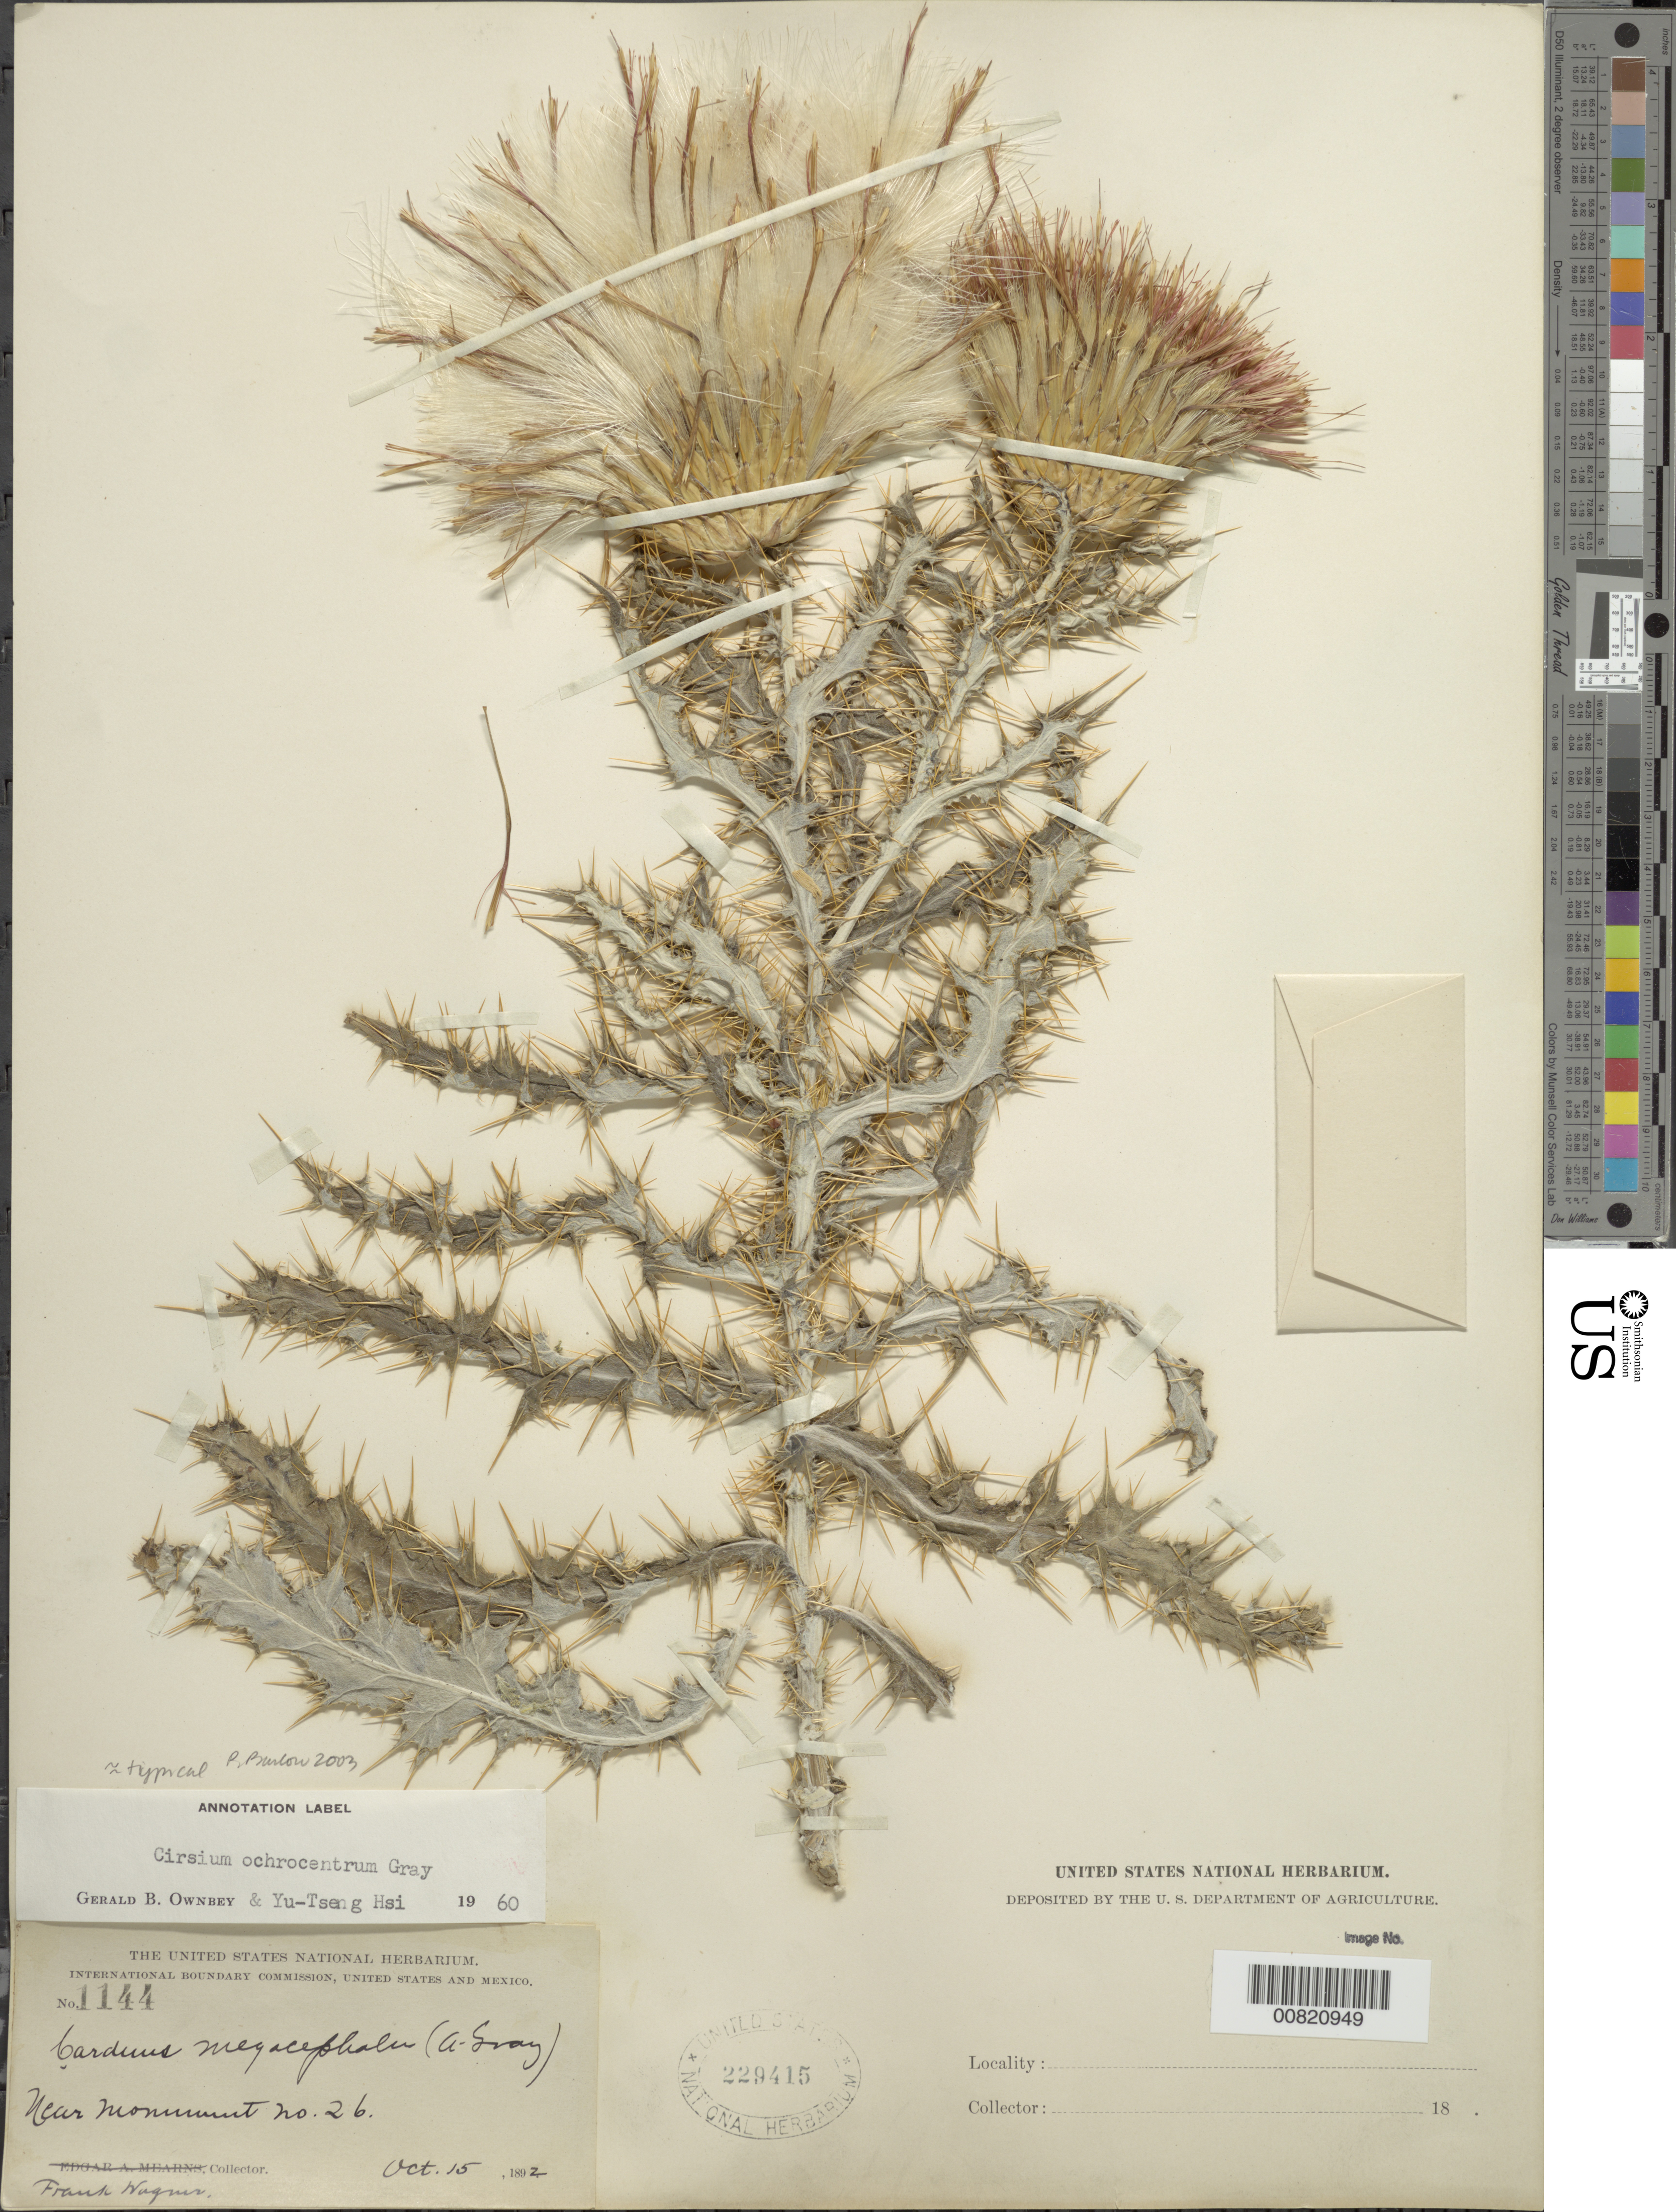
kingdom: Plantae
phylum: Tracheophyta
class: Magnoliopsida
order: Asterales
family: Asteraceae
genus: Cirsium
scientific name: Cirsium ochrocentrum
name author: A. Gray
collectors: F. Wagner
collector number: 1144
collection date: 1892-10-15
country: United States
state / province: Arizona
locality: near monument no 26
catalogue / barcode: US 229415